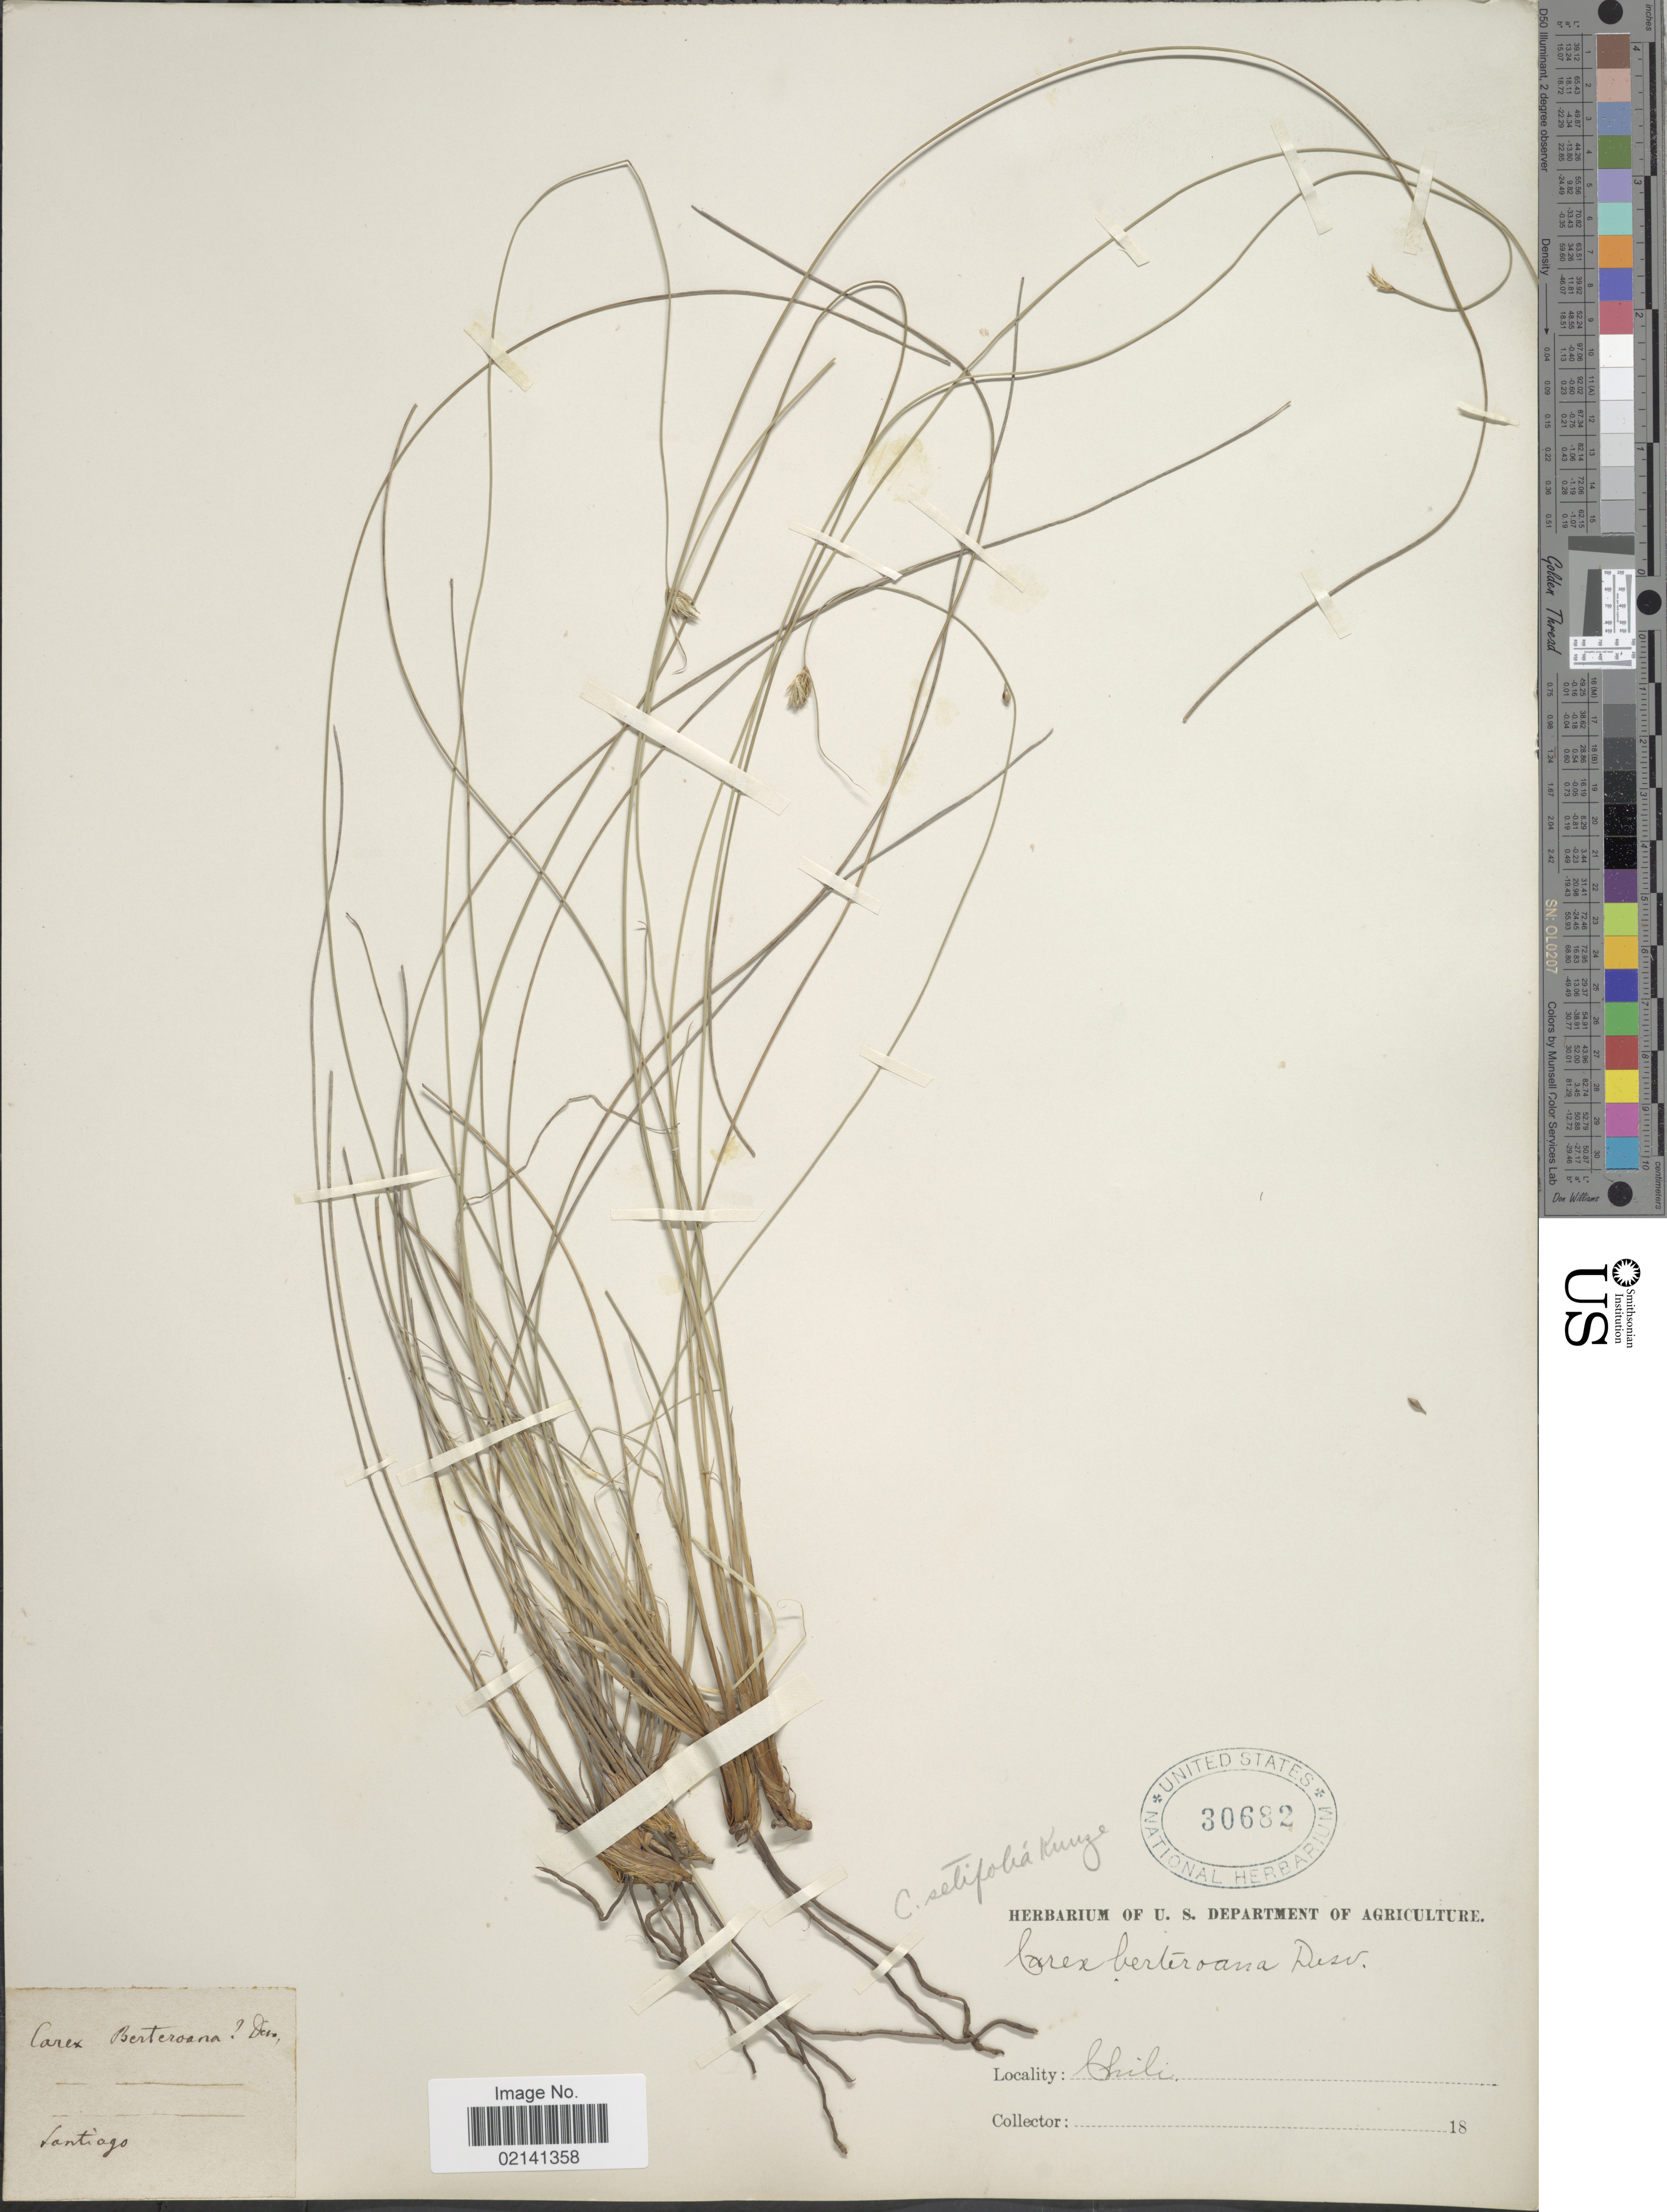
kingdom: Plantae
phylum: Tracheophyta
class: Liliopsida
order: Poales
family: Cyperaceae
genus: Carex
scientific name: Carex setifolia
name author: Kunze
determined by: Jimnéz-Mejias, Pedro, (UPOS), Universidad Pablo de Olavide (SPAIN)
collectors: Facchini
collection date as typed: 18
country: Chile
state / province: Región Metropolitana (RM)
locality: Santiago.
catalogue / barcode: US 30682